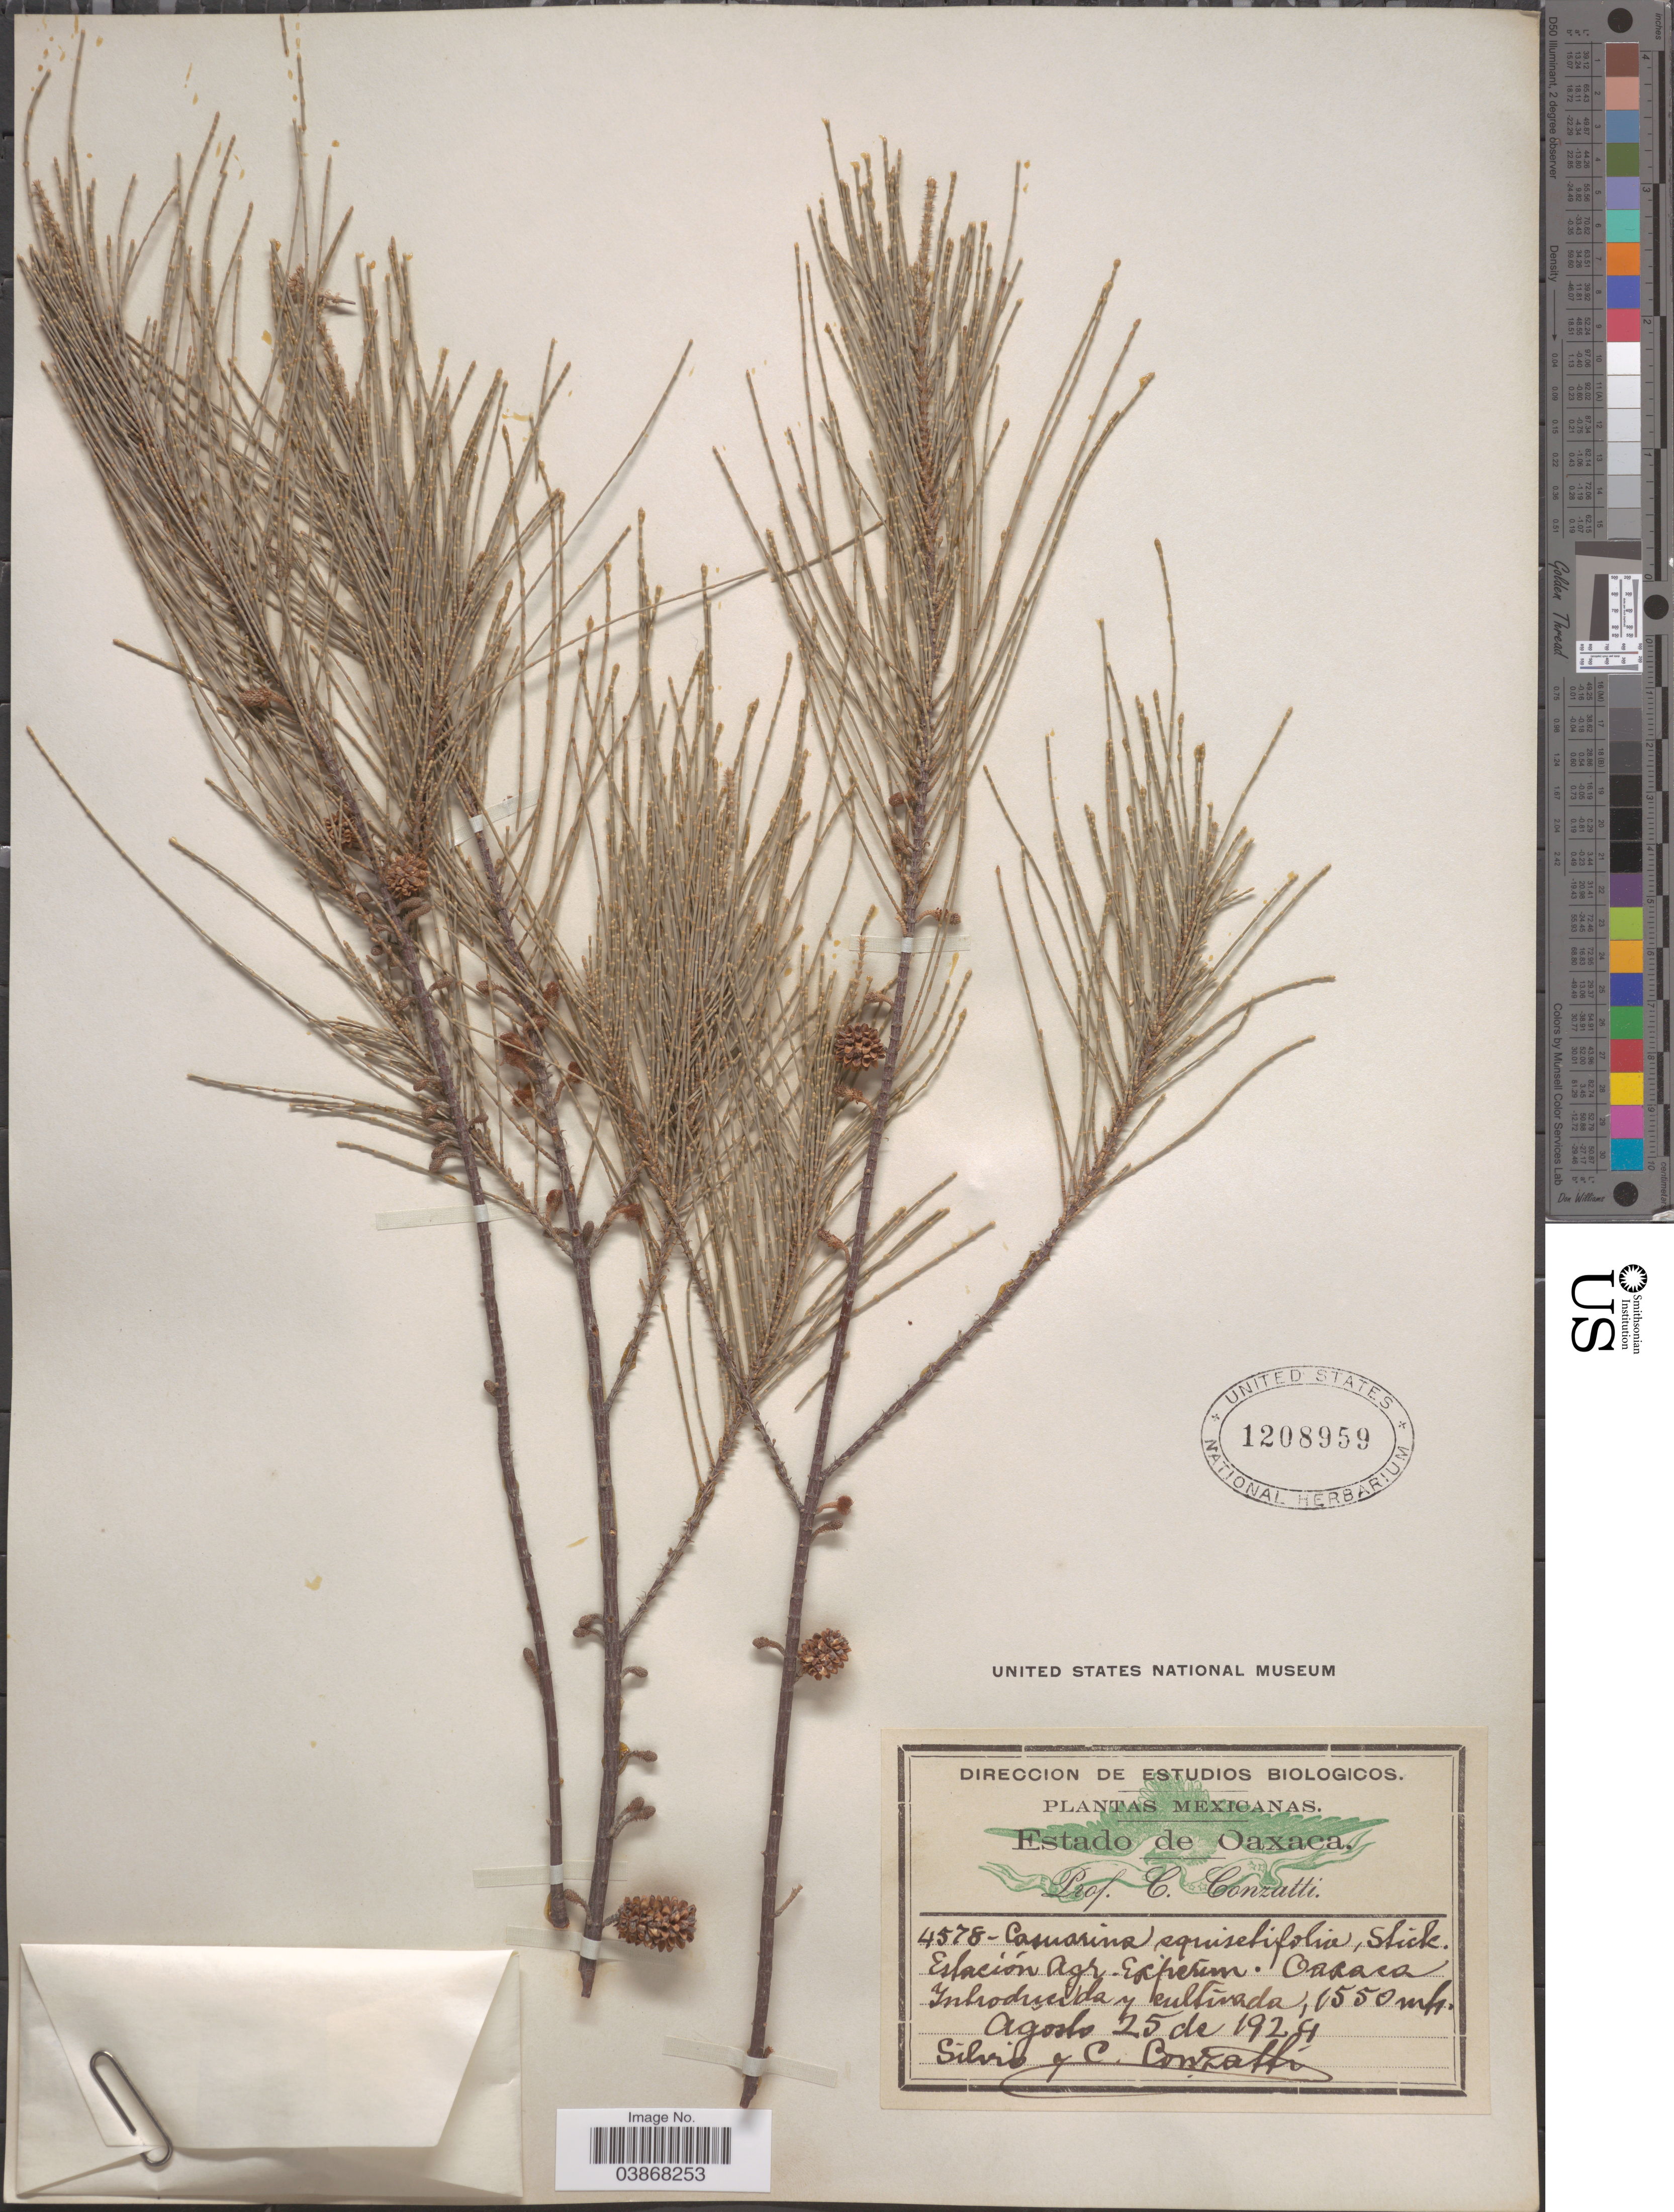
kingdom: Plantae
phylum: Tracheophyta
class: Magnoliopsida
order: Fagales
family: Casuarinaceae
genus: Casuarina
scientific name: Casuarina equisetifolia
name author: L.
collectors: S. Conzatti & C. Conzatti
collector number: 4578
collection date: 1924-08-25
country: Mexico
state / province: Oaxaca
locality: Estación Agr. Experim. Oaxaca.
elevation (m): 1550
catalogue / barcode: US 1208959